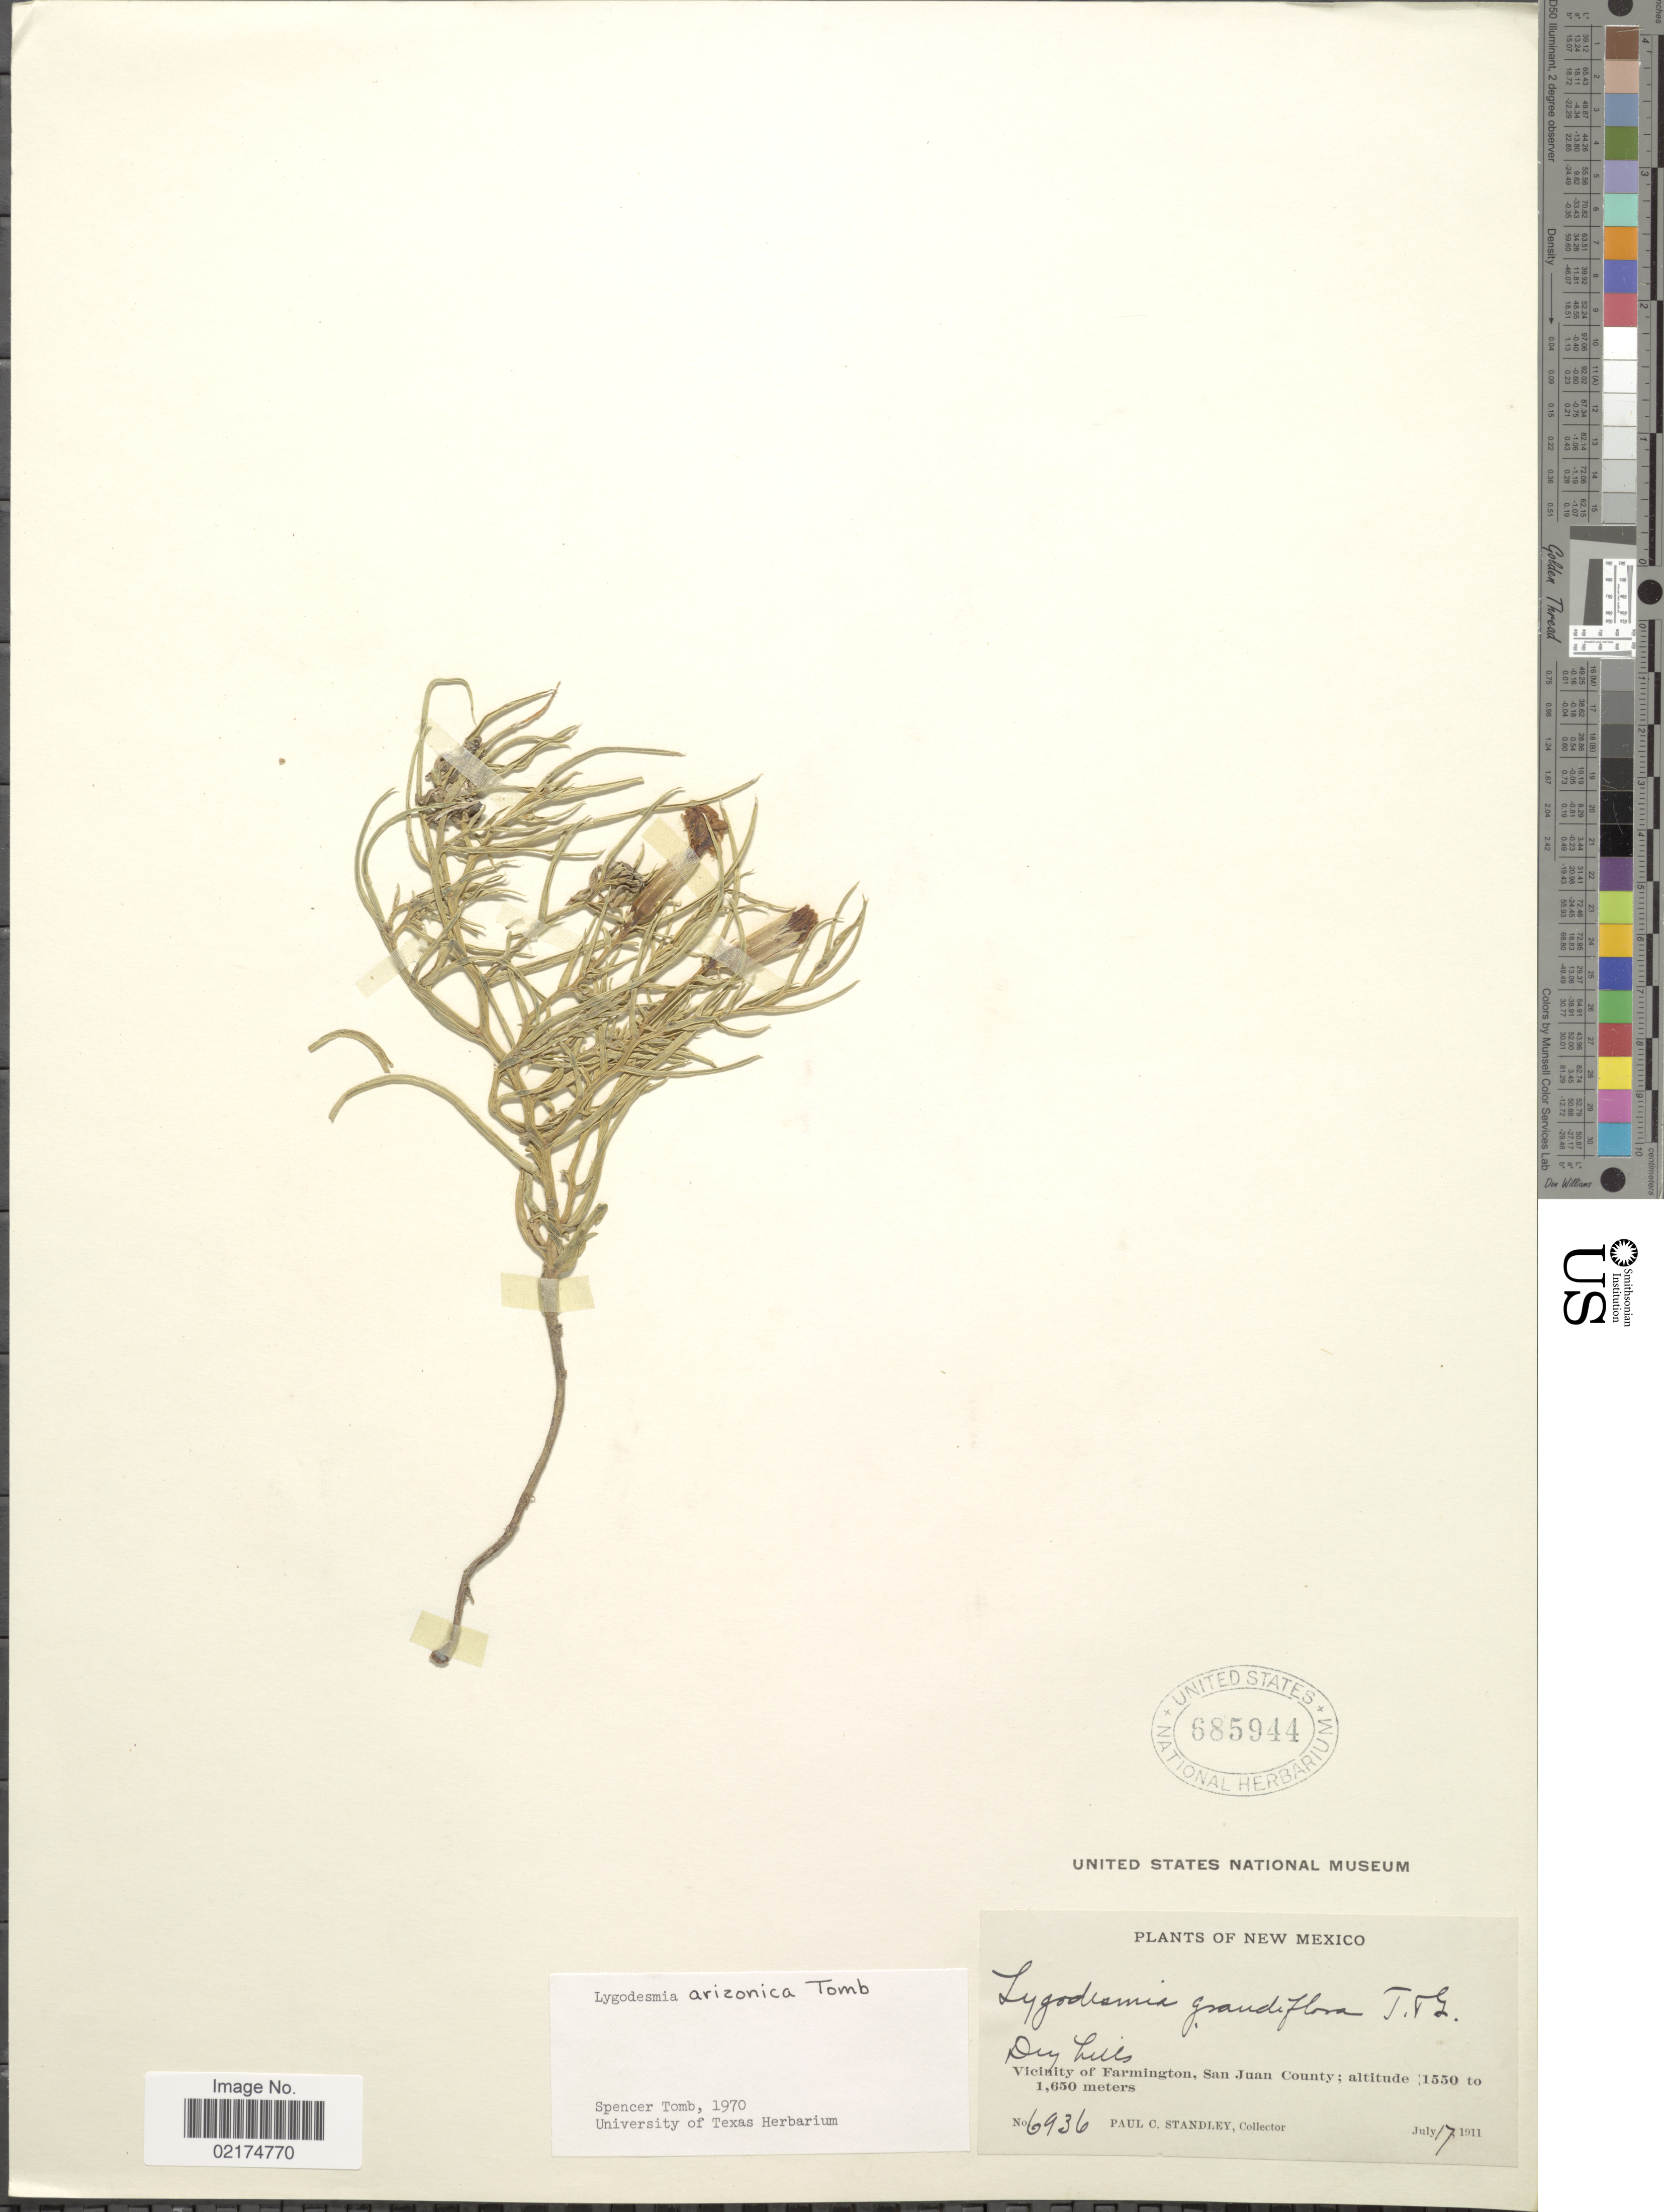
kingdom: Plantae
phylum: Tracheophyta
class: Magnoliopsida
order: Asterales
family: Asteraceae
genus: Lygodesmia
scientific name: Lygodesmia grandiflora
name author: Torr. & A. Gray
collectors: P. C. Standley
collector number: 6936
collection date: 1911-07-17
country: United States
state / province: New Mexico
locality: Vicinity of Farmington, San Juan County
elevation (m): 1550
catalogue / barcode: US 685944